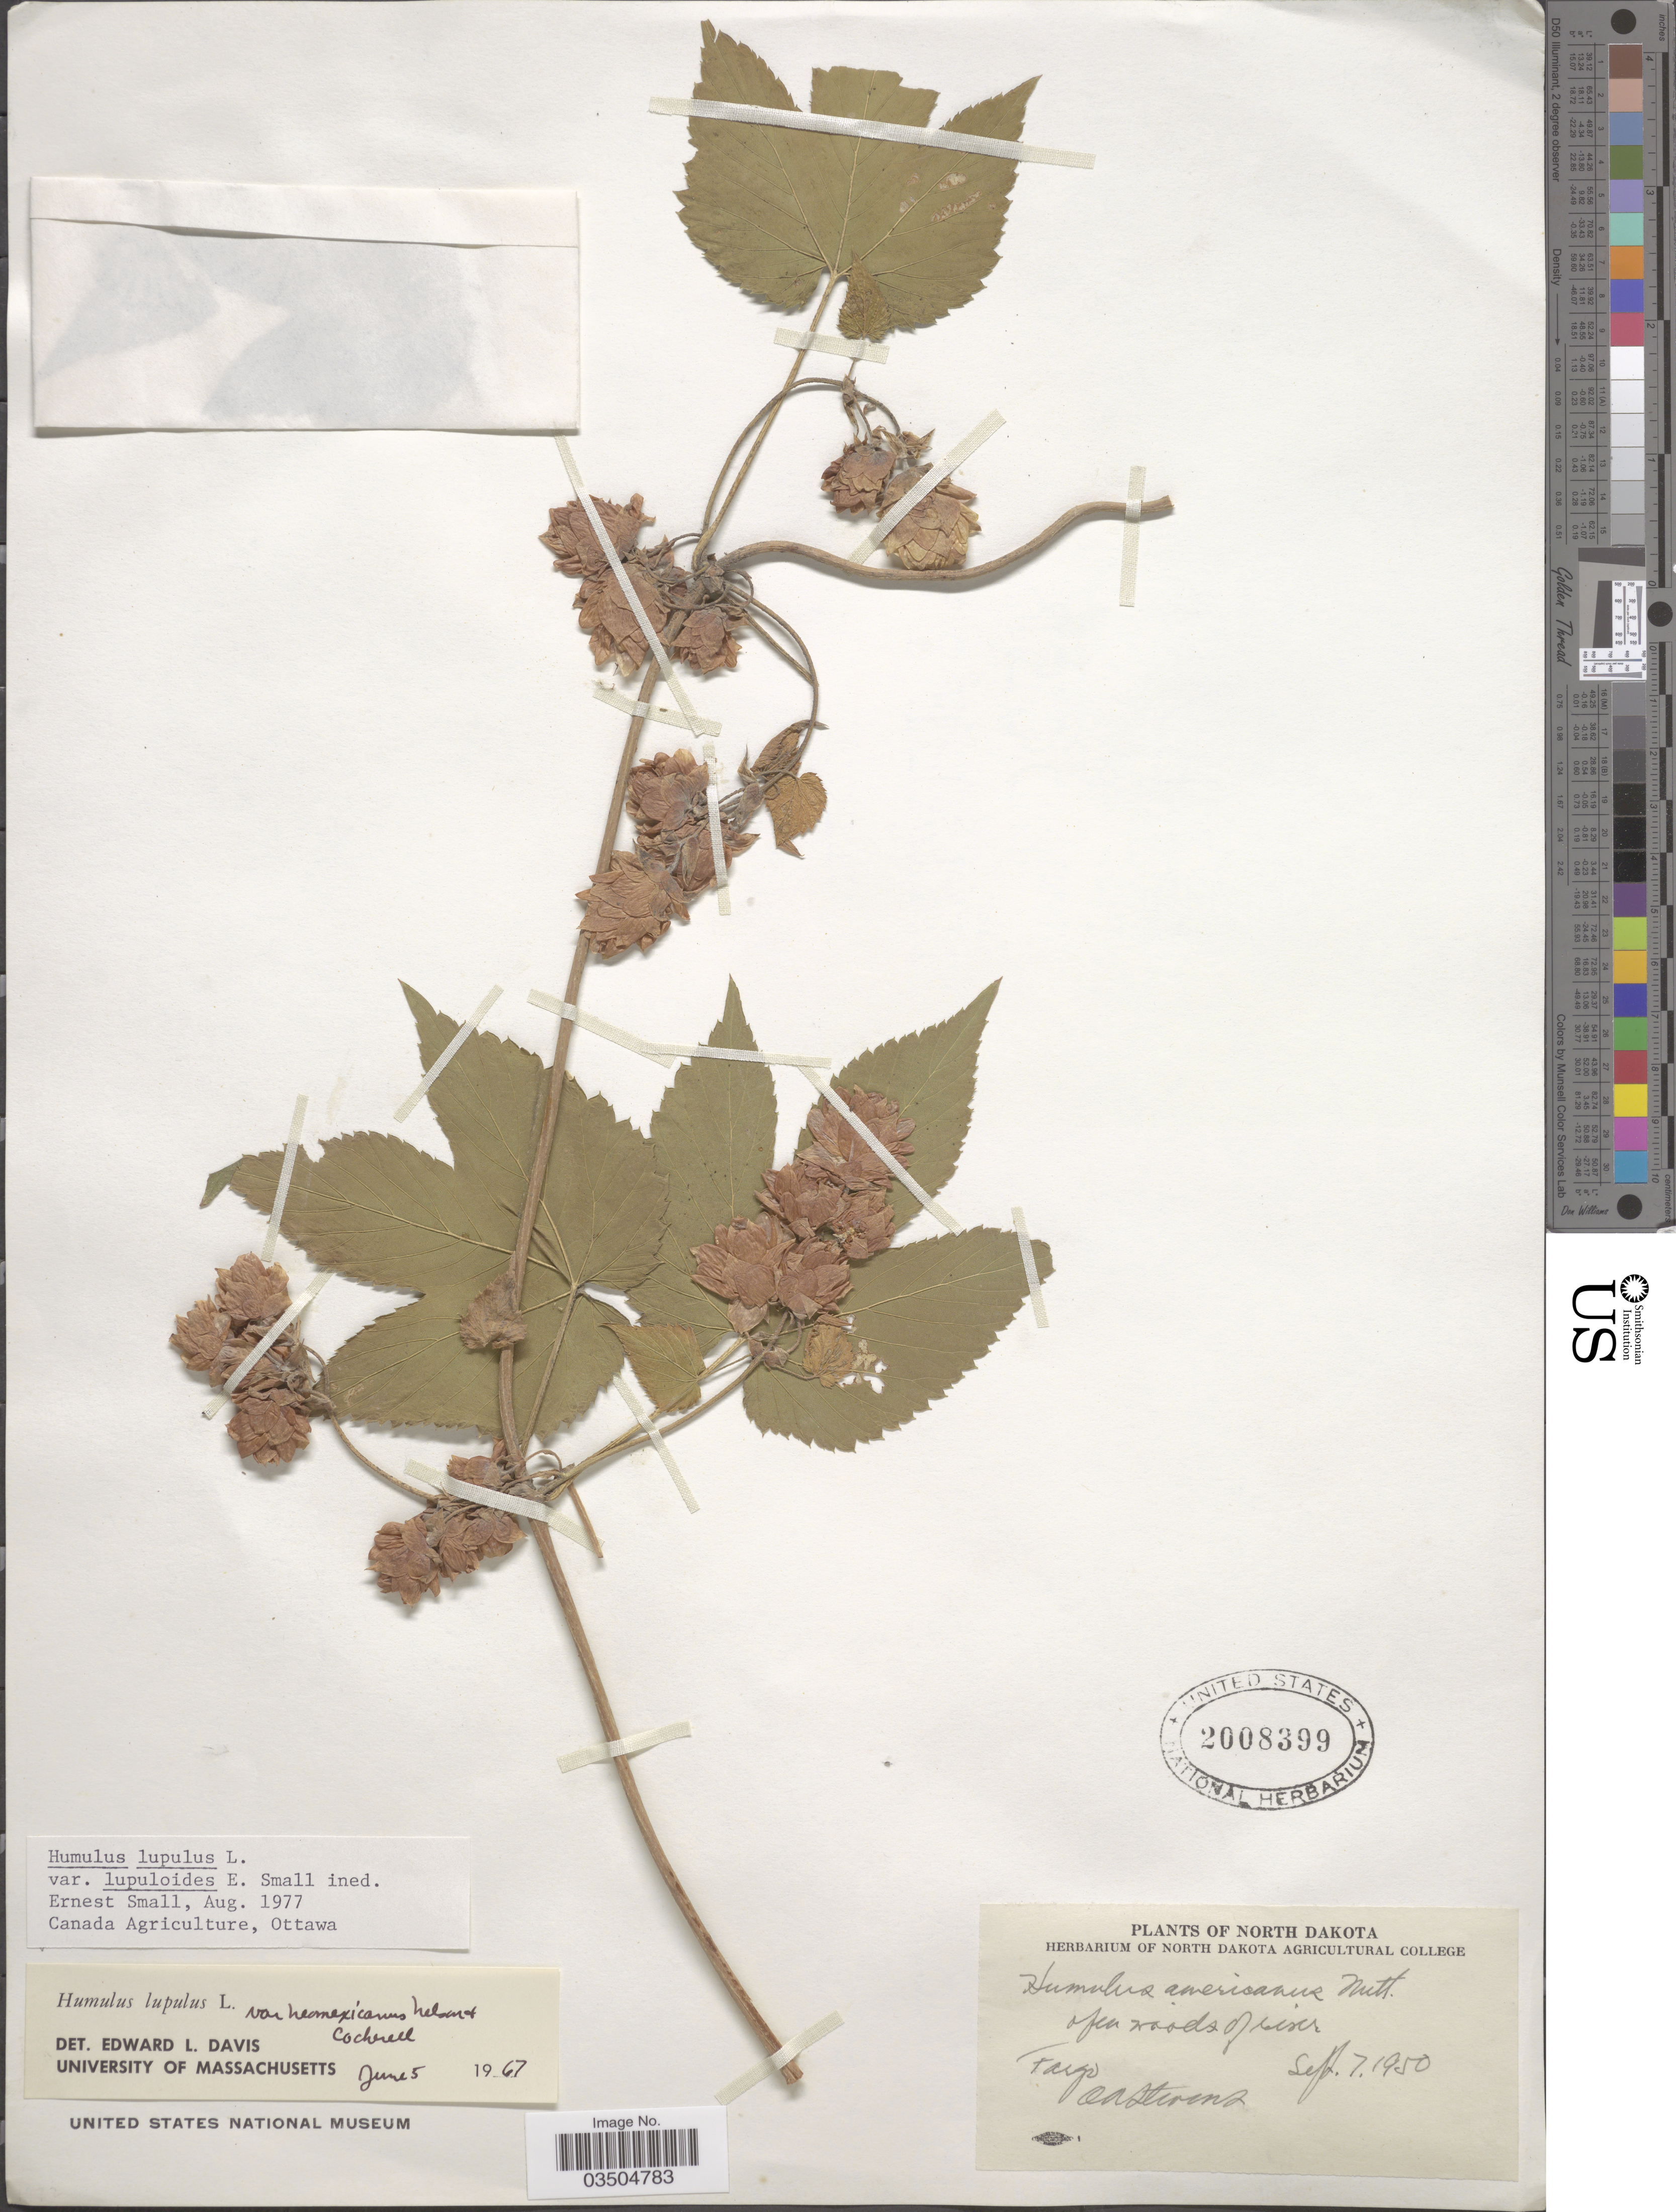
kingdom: Plantae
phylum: Tracheophyta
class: Magnoliopsida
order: Rosales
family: Cannabaceae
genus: Humulus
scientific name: Humulus americanus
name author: Nutt.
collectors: O. A. Stevens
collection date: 1950-09-07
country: United States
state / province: North Dakota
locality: Open roads of iser*. Fargo.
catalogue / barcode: US 2008399